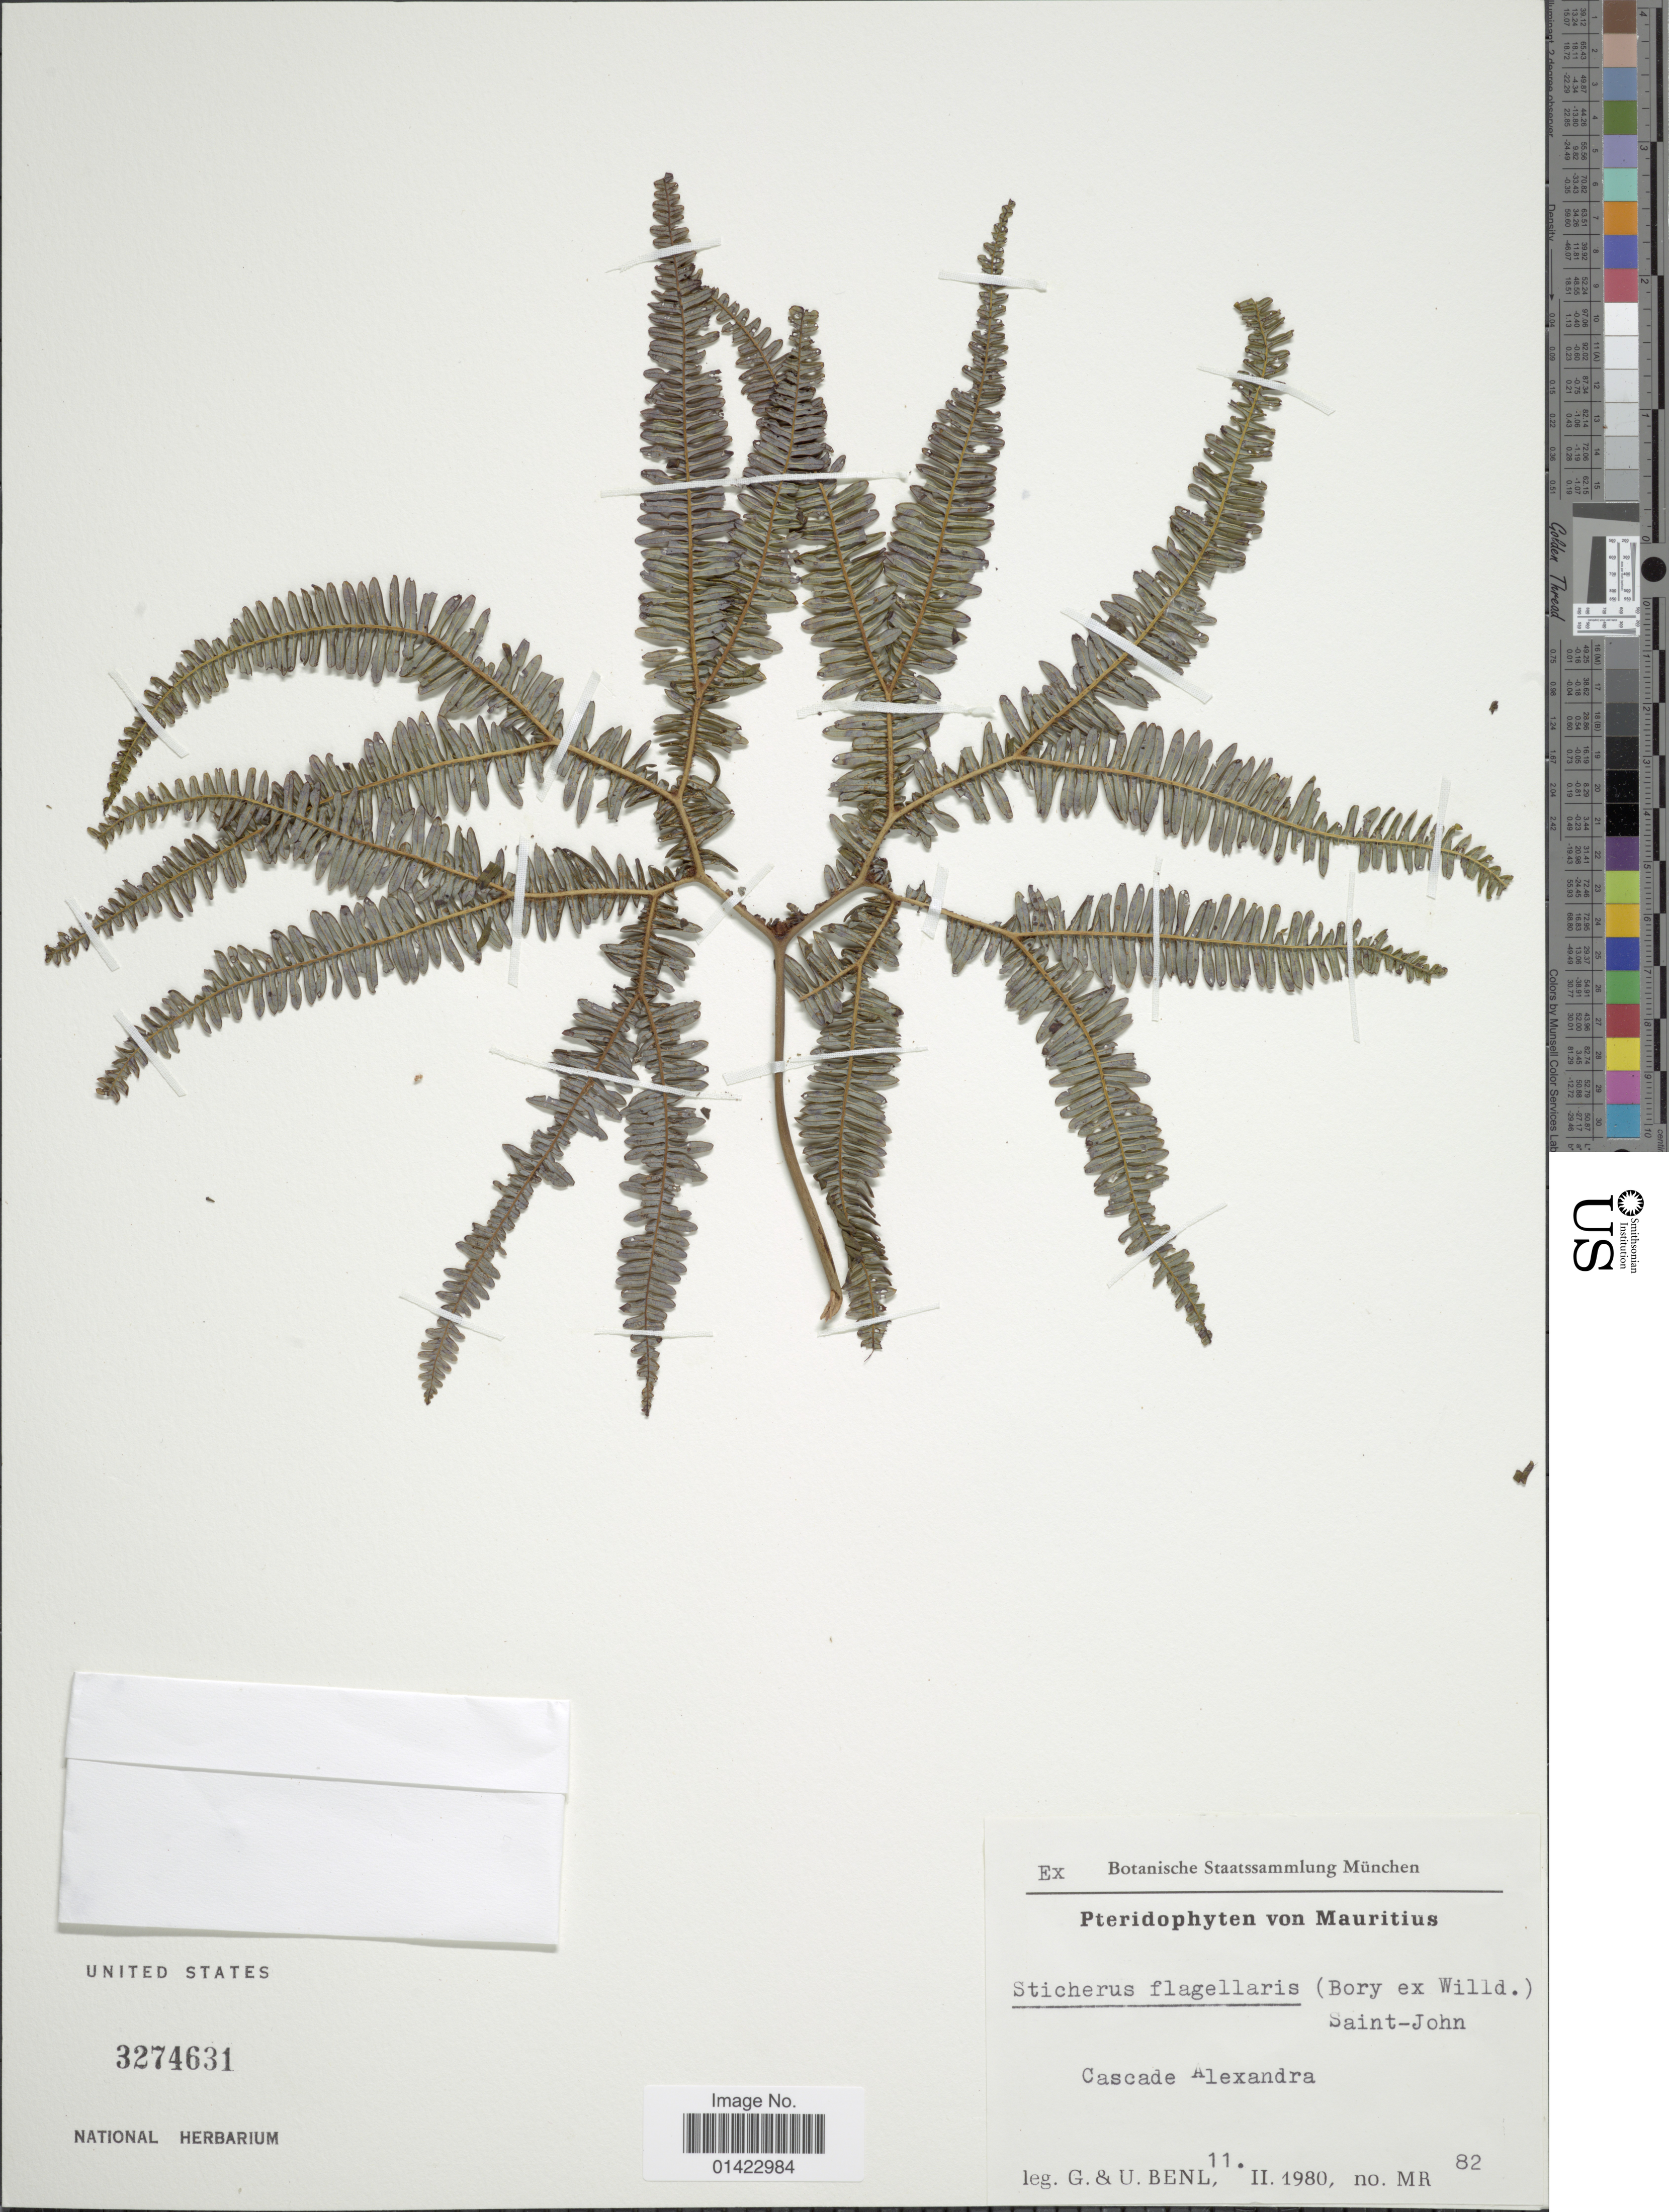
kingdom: Plantae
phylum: Tracheophyta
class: Polypodiopsida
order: Gleicheniales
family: Gleicheniaceae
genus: Sticherus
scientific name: Sticherus flagellaris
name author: (Bory ex Willd.) Ching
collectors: G. Benl & U. Benl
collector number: MR82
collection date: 1980-02-11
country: Mauritius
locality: Cascade Alexandra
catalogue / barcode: US 3274631